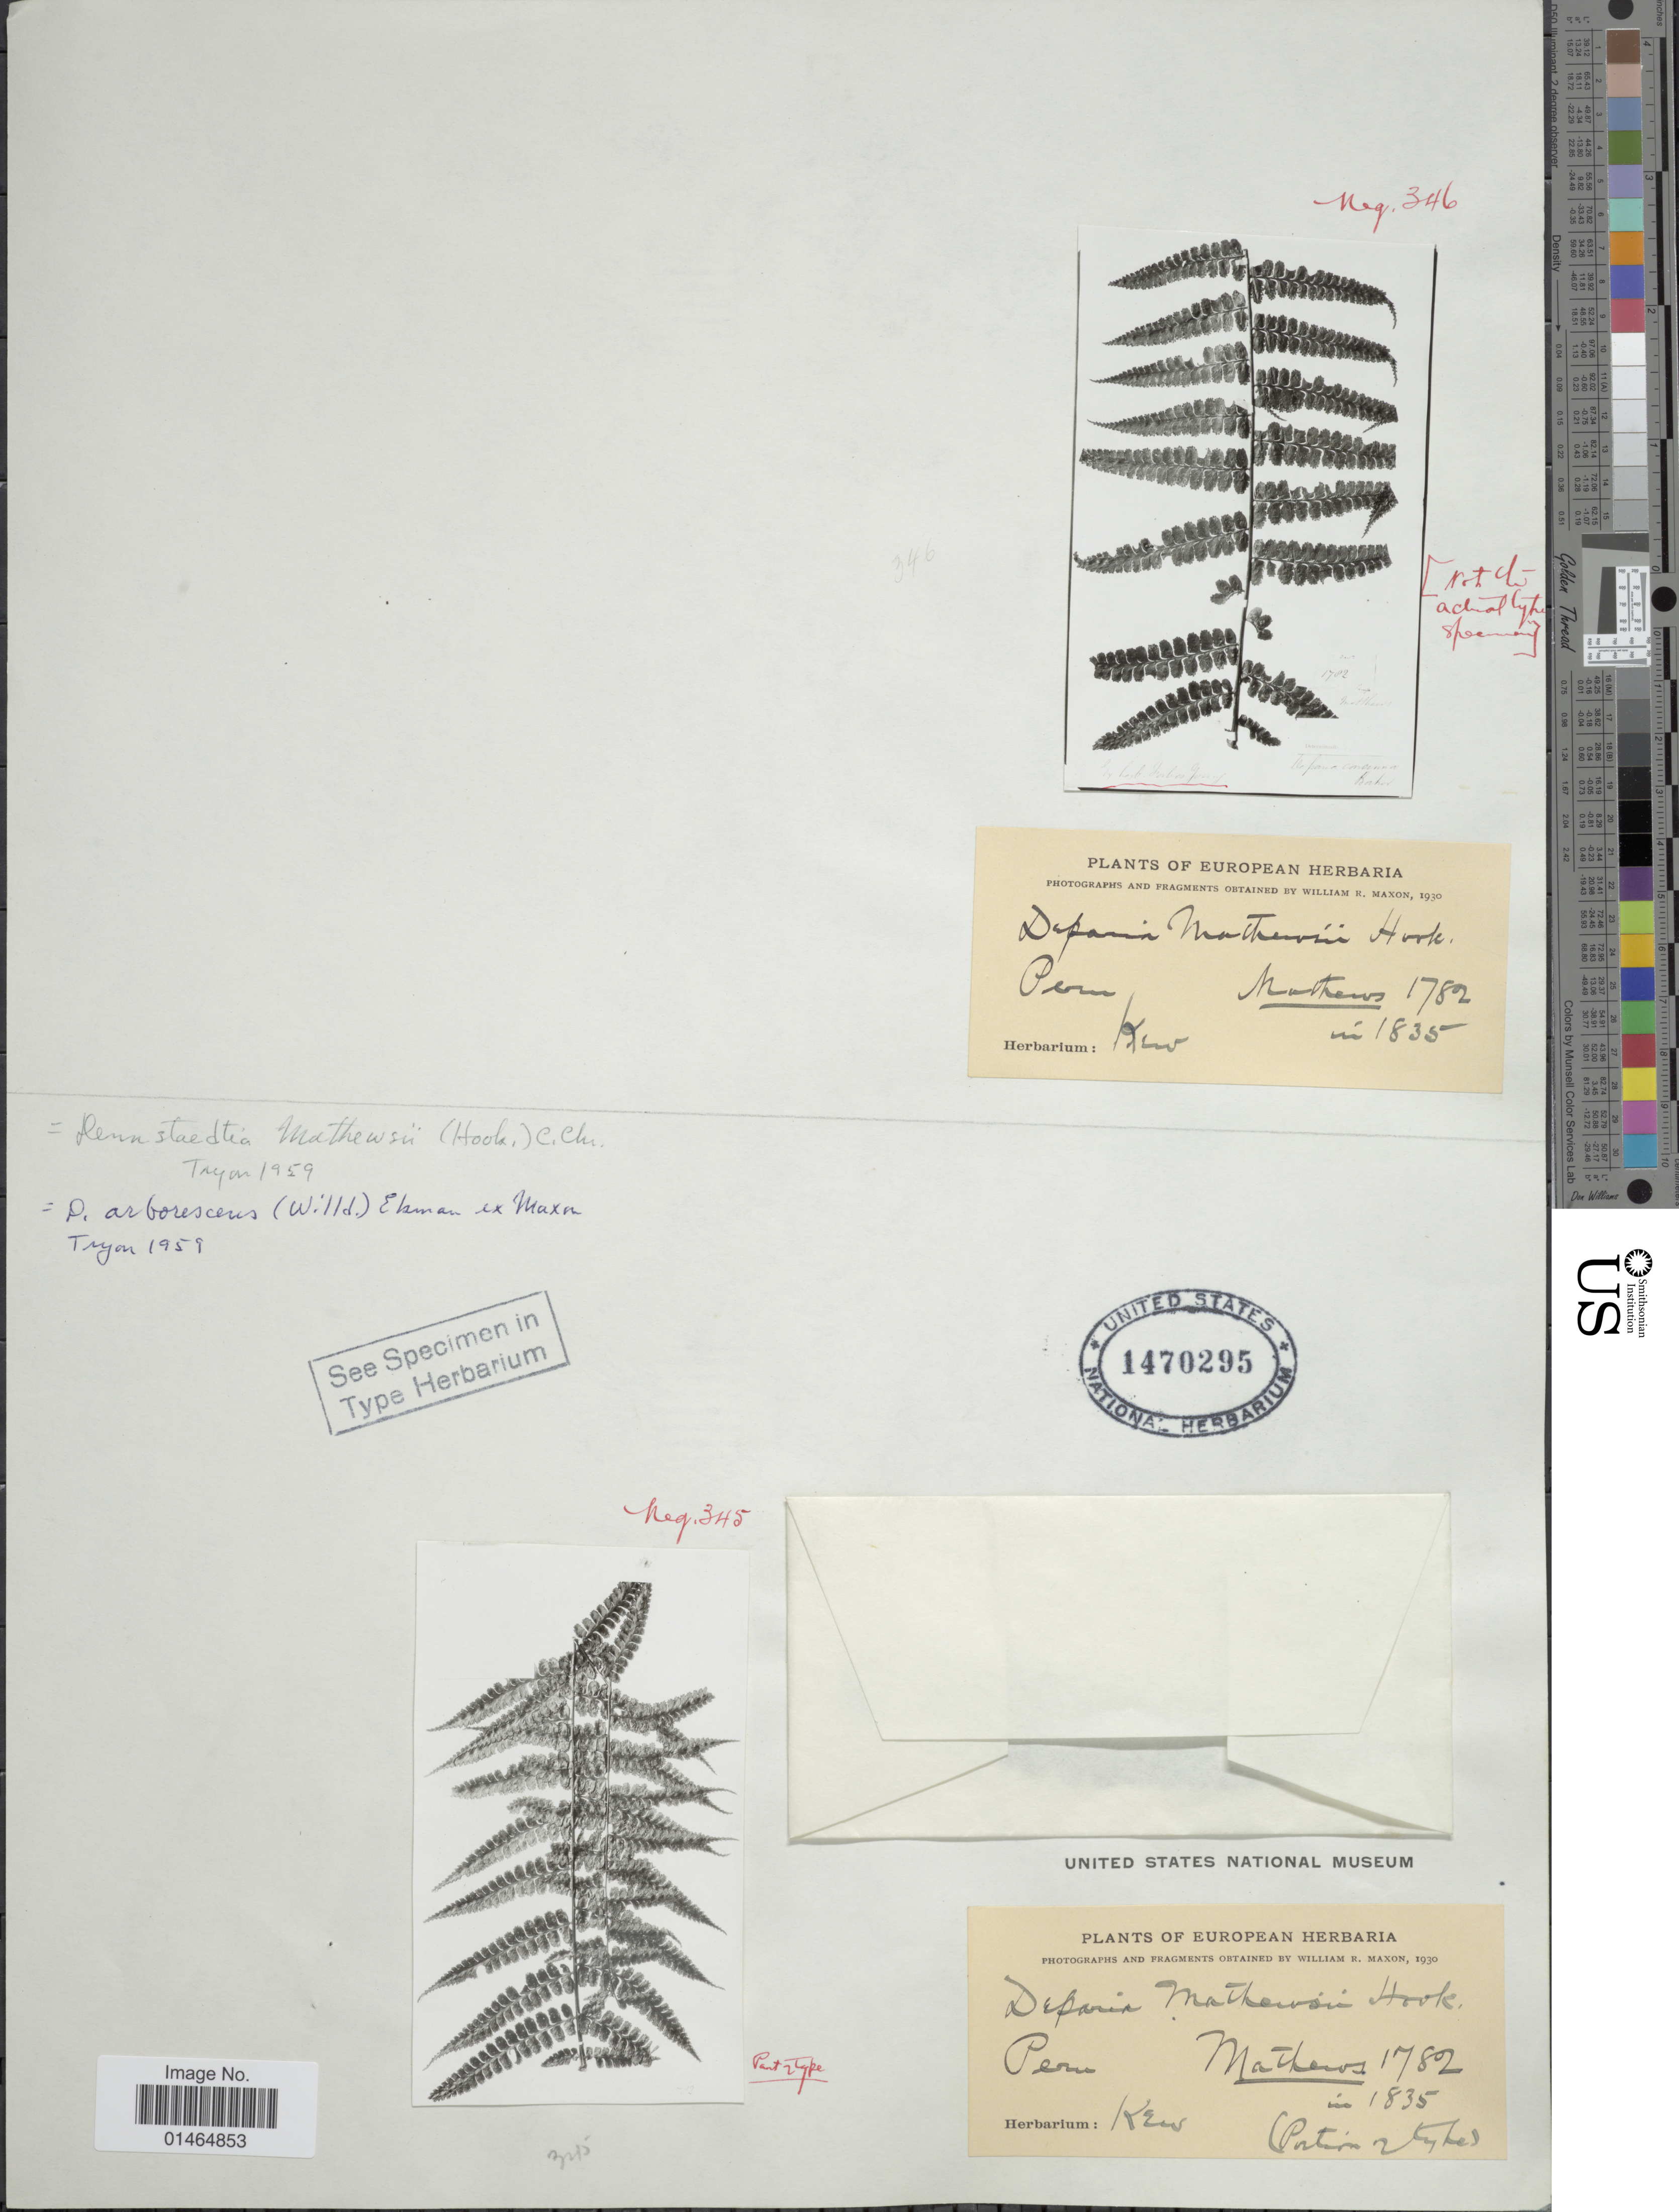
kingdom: Plantae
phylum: Tracheophyta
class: Polypodiopsida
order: Polypodiales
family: Dennstaedtiaceae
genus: Dennstaedtia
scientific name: Dennstaedtia matthewsii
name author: (Hook.) C. Chr.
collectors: -- Mathews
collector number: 1782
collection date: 1835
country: Peru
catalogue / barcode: US 1470295